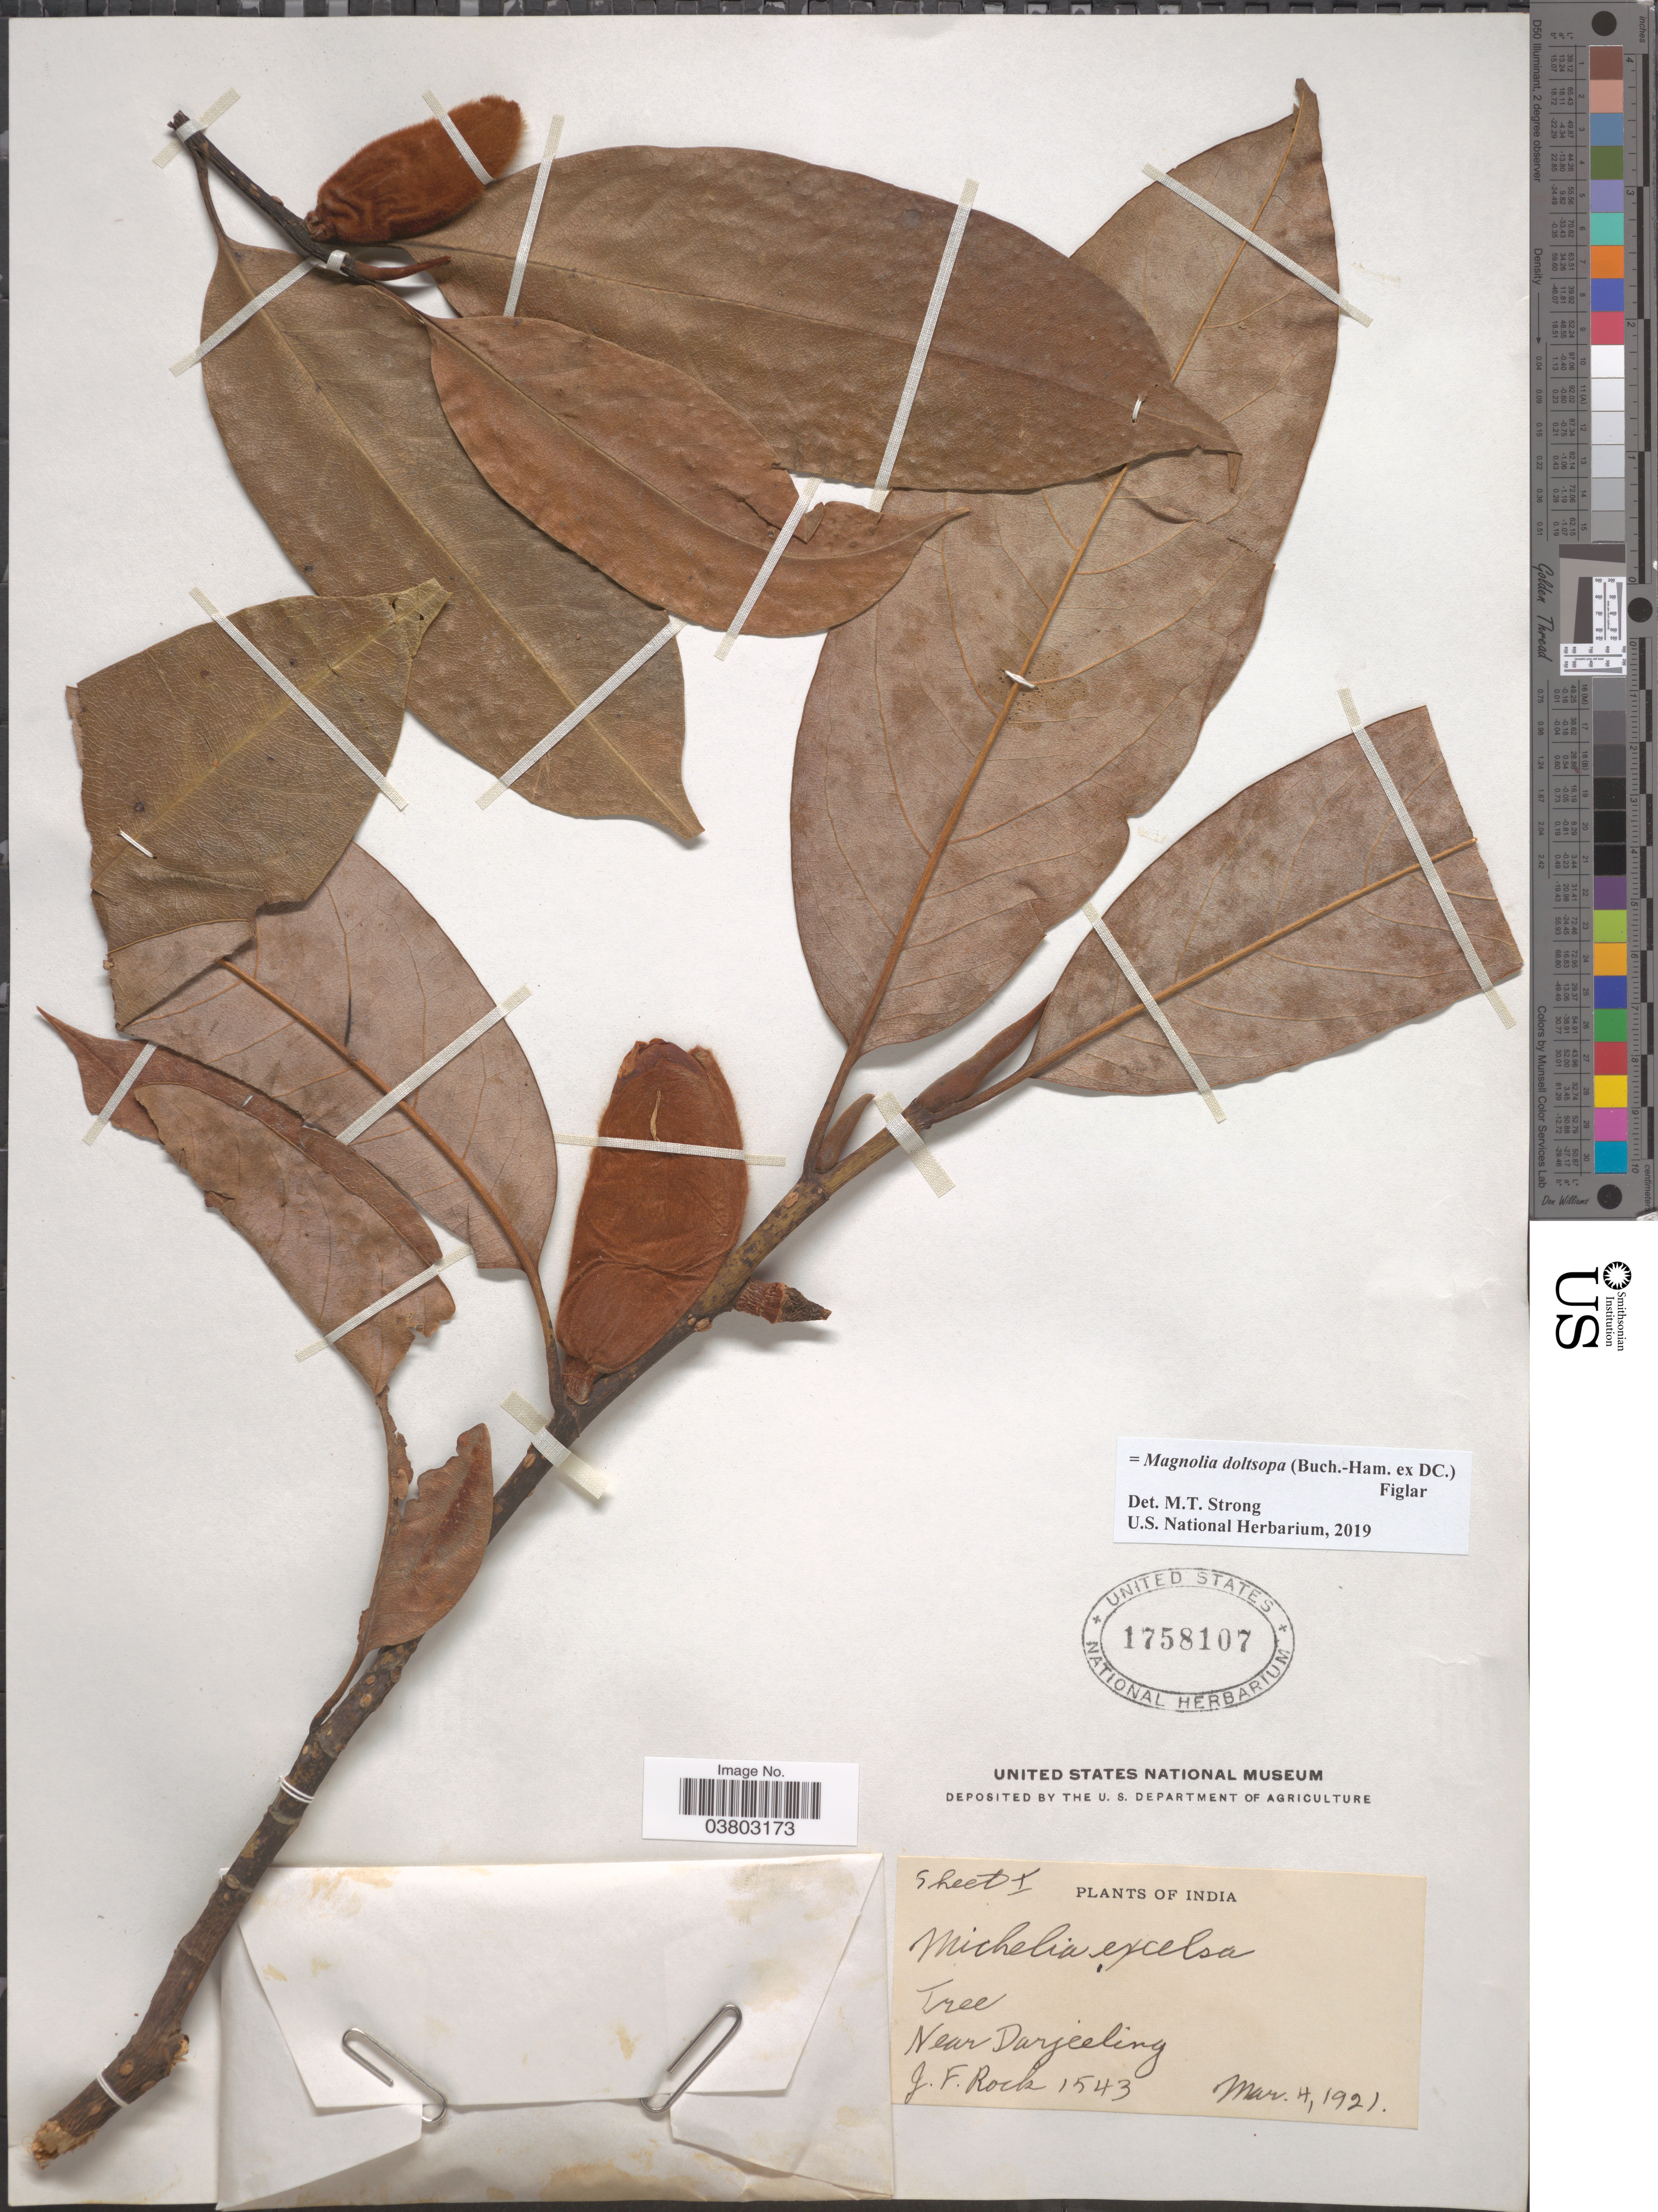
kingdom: Plantae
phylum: Tracheophyta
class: Magnoliopsida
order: Magnoliales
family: Magnoliaceae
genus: Magnolia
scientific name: Magnolia doltsopa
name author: (Buch.-Ham. ex DC.) Figlar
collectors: J. Rock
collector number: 1543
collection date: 1921-03-04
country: India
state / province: West Bengal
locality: Near Darjeeling.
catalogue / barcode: US 1758107